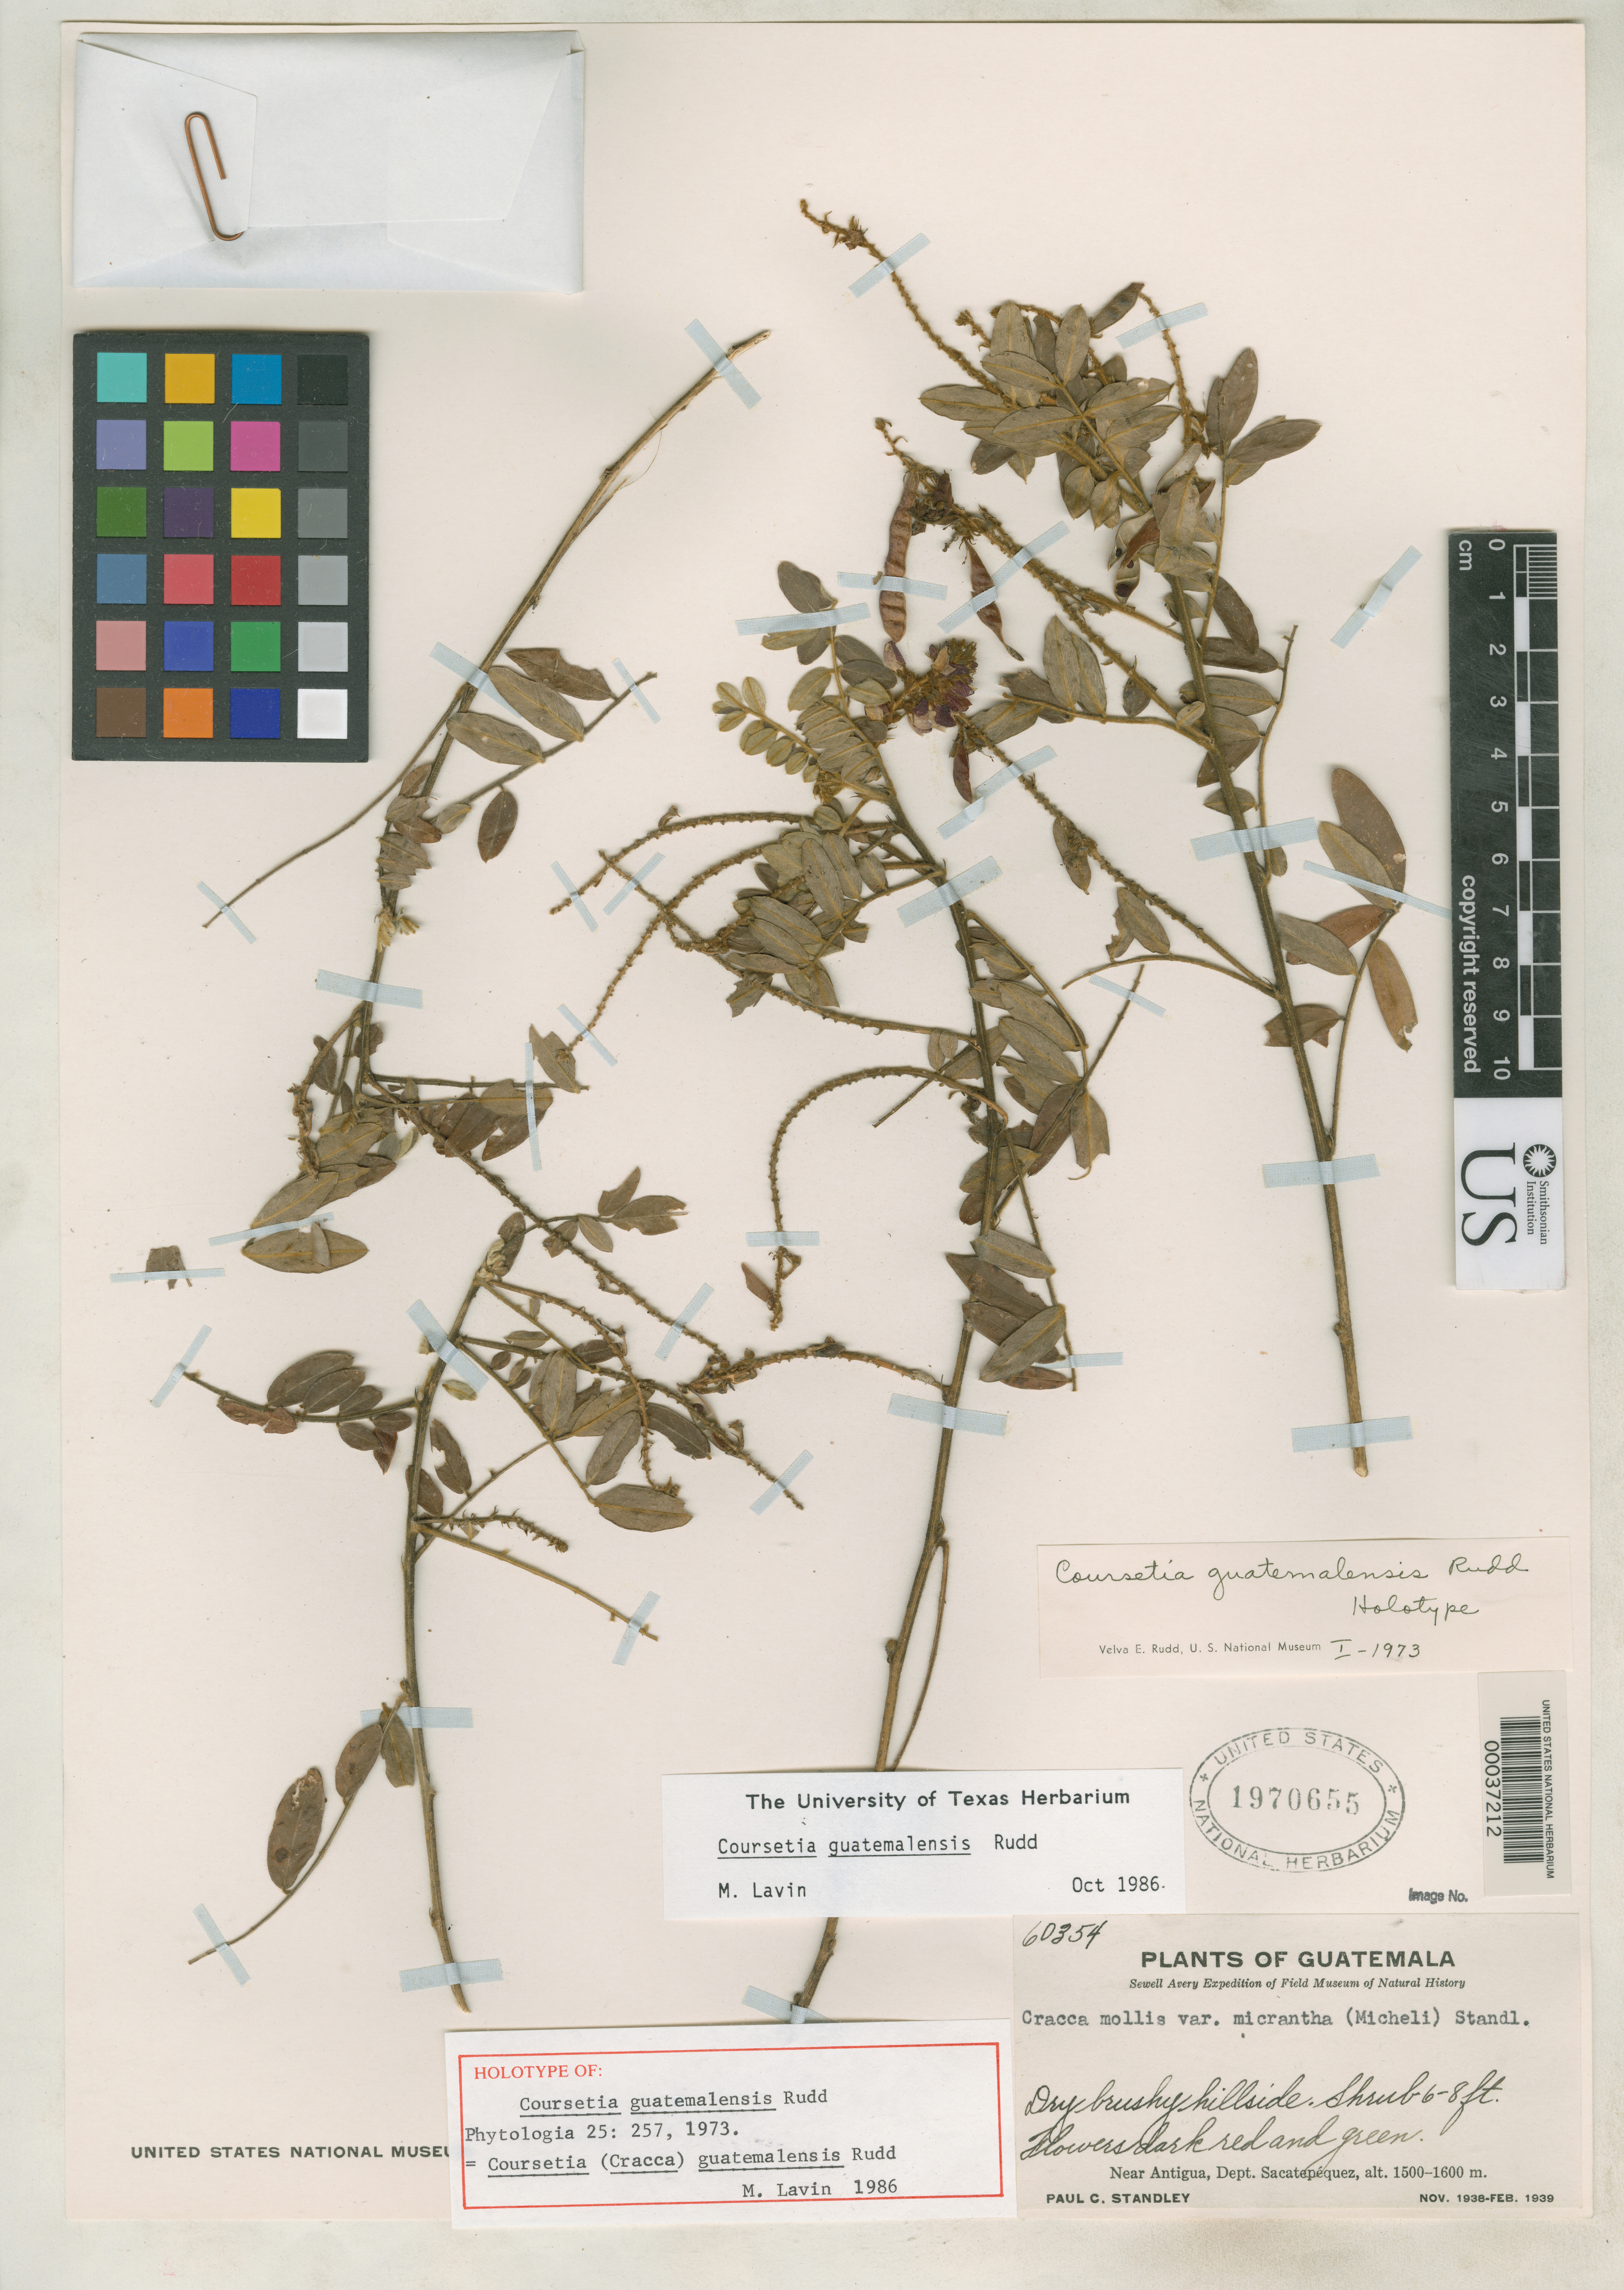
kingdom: Plantae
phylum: Tracheophyta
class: Magnoliopsida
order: Fabales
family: Fabaceae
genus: Coursetia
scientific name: Coursetia guatemalensis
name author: Rudd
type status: Holotype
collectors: P. C. Standley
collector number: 60354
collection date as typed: Nov 1938 to -- Feb 1939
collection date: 1938-11/1939-02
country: Guatemala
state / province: Sacatepéquez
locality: Near Antigua.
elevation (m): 1500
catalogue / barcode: US 1970655